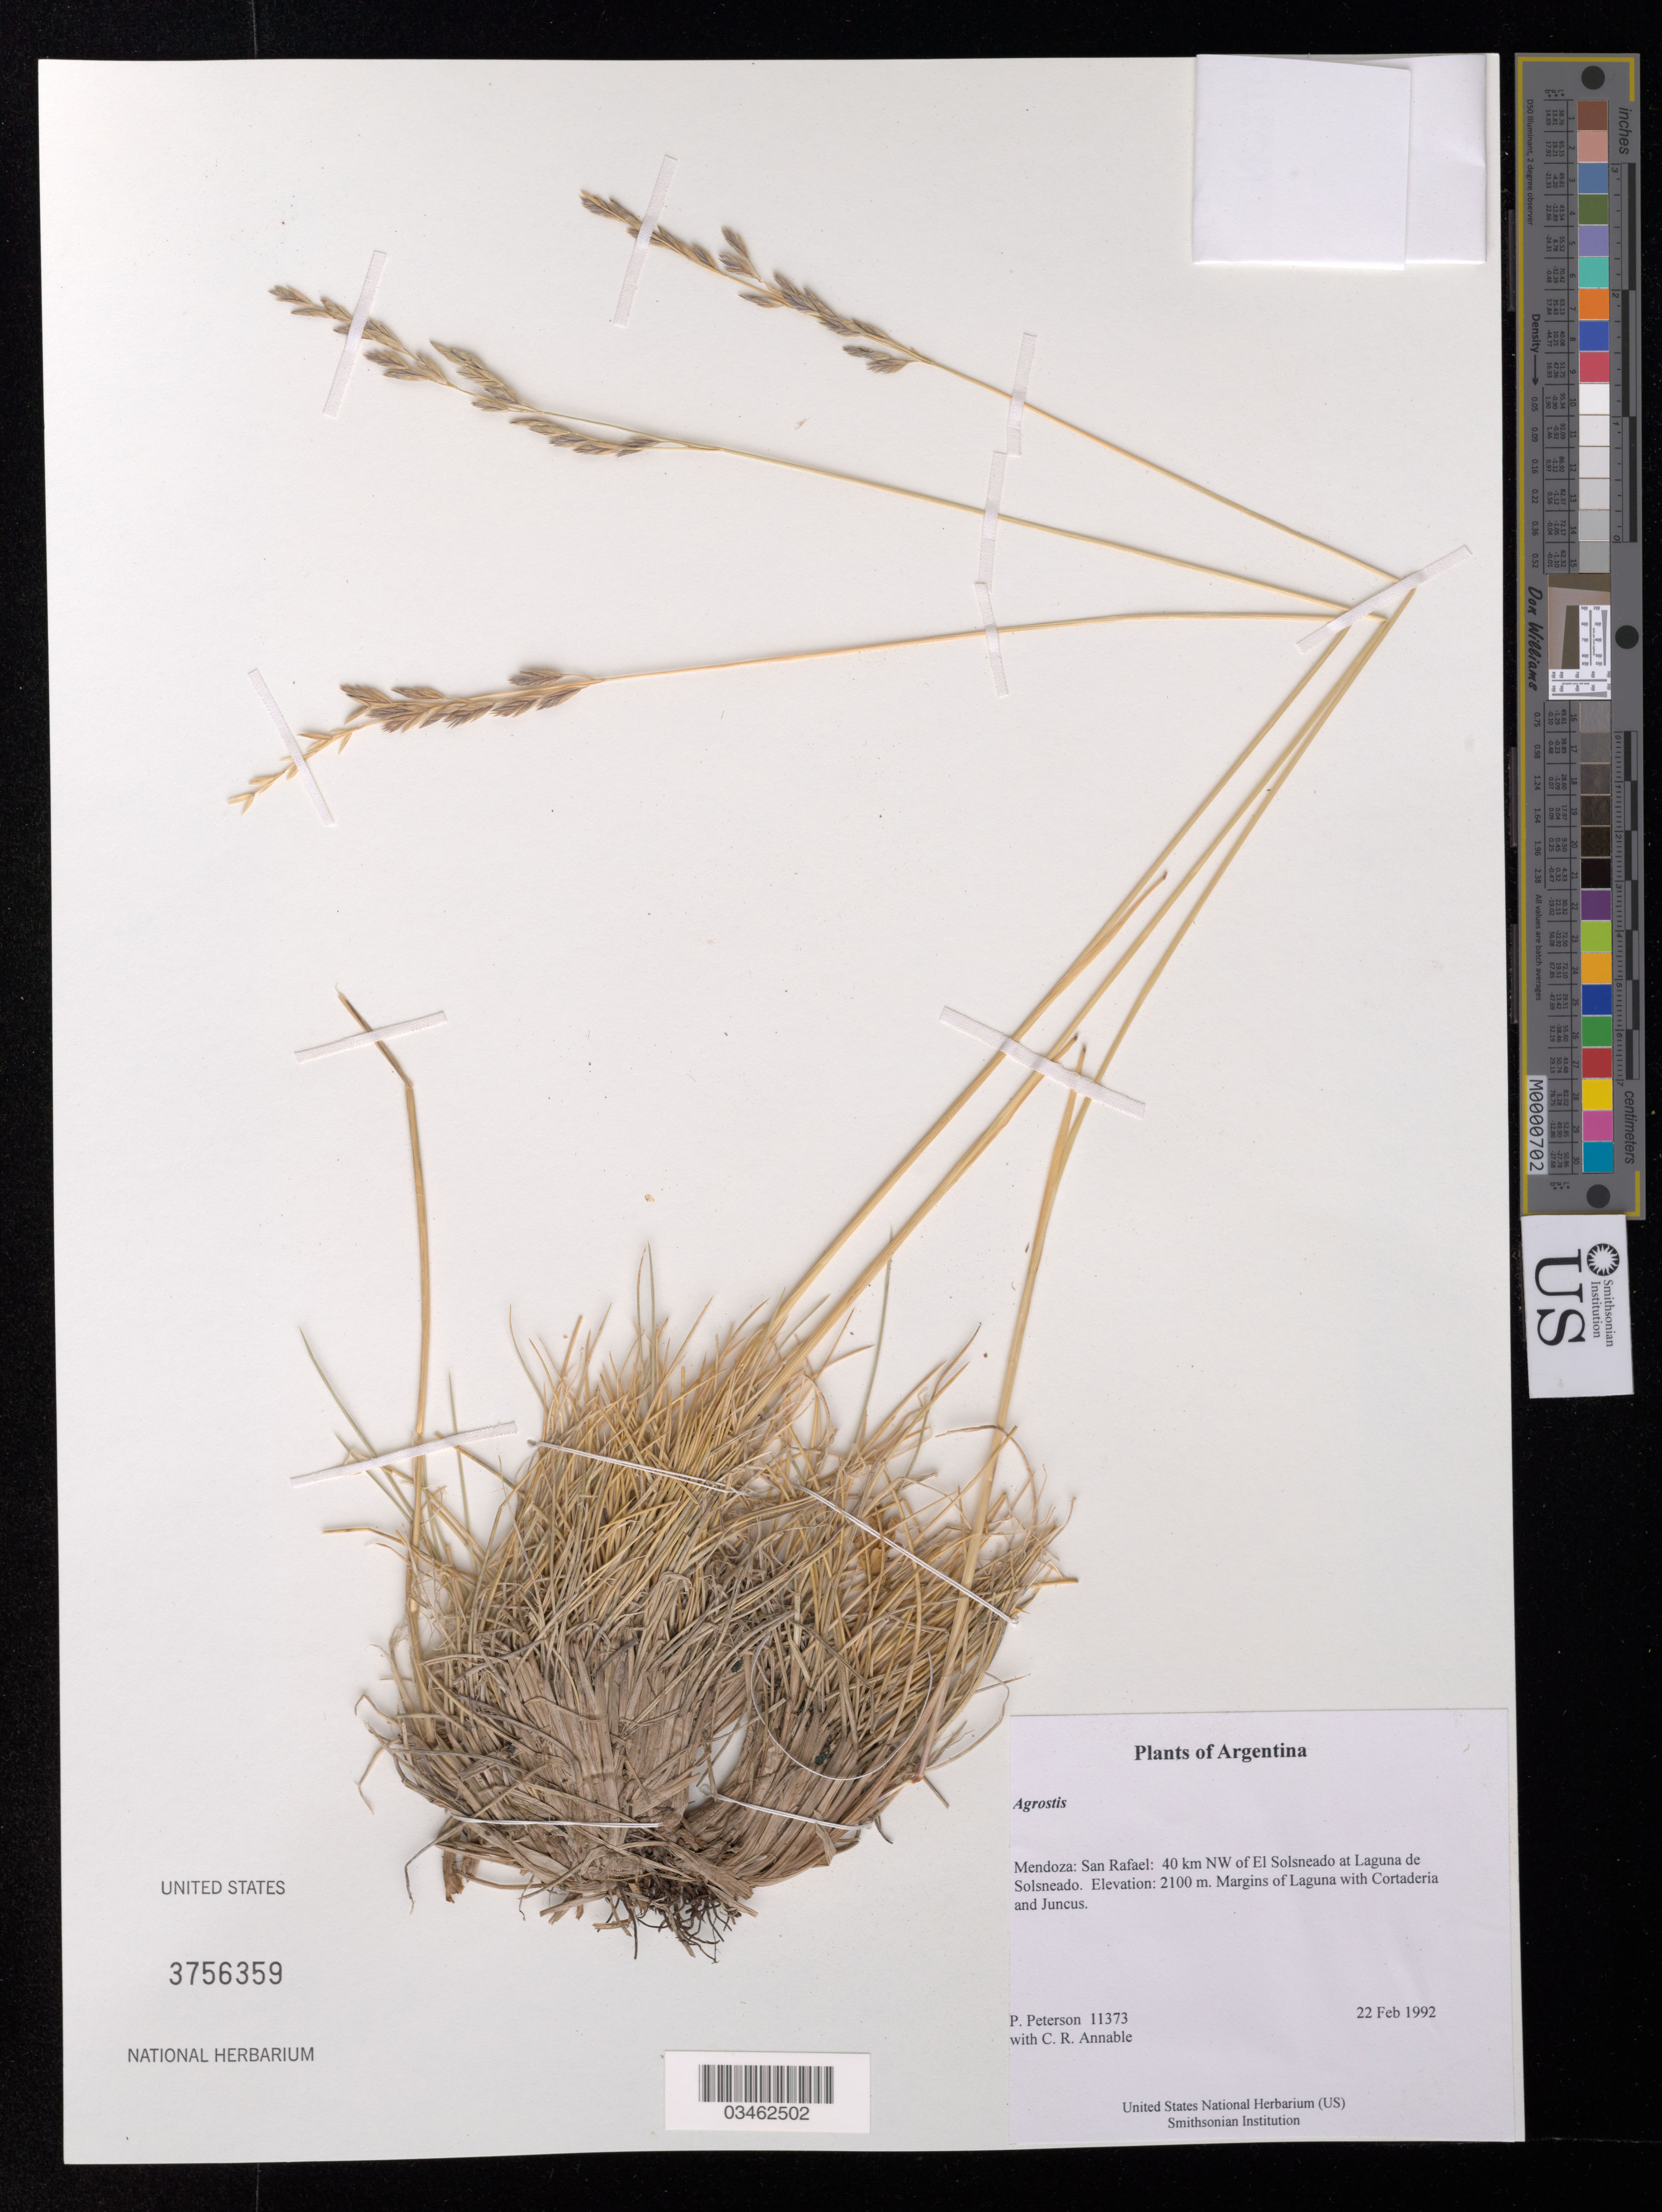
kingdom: Plantae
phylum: Tracheophyta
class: Liliopsida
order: Poales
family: Poaceae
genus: Agrostis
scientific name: Agrostis sp.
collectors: P. M. Peterson & C. R. Annable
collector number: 11373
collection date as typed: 22 Feb 1992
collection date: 1992-02-22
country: Argentina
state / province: Mendoza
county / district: San Rafael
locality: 40 km NW of El Solsneado at Laguna de Solsneado.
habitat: Margins of Laguna with Cortaderia and Juncus.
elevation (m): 2100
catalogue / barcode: US 3756359